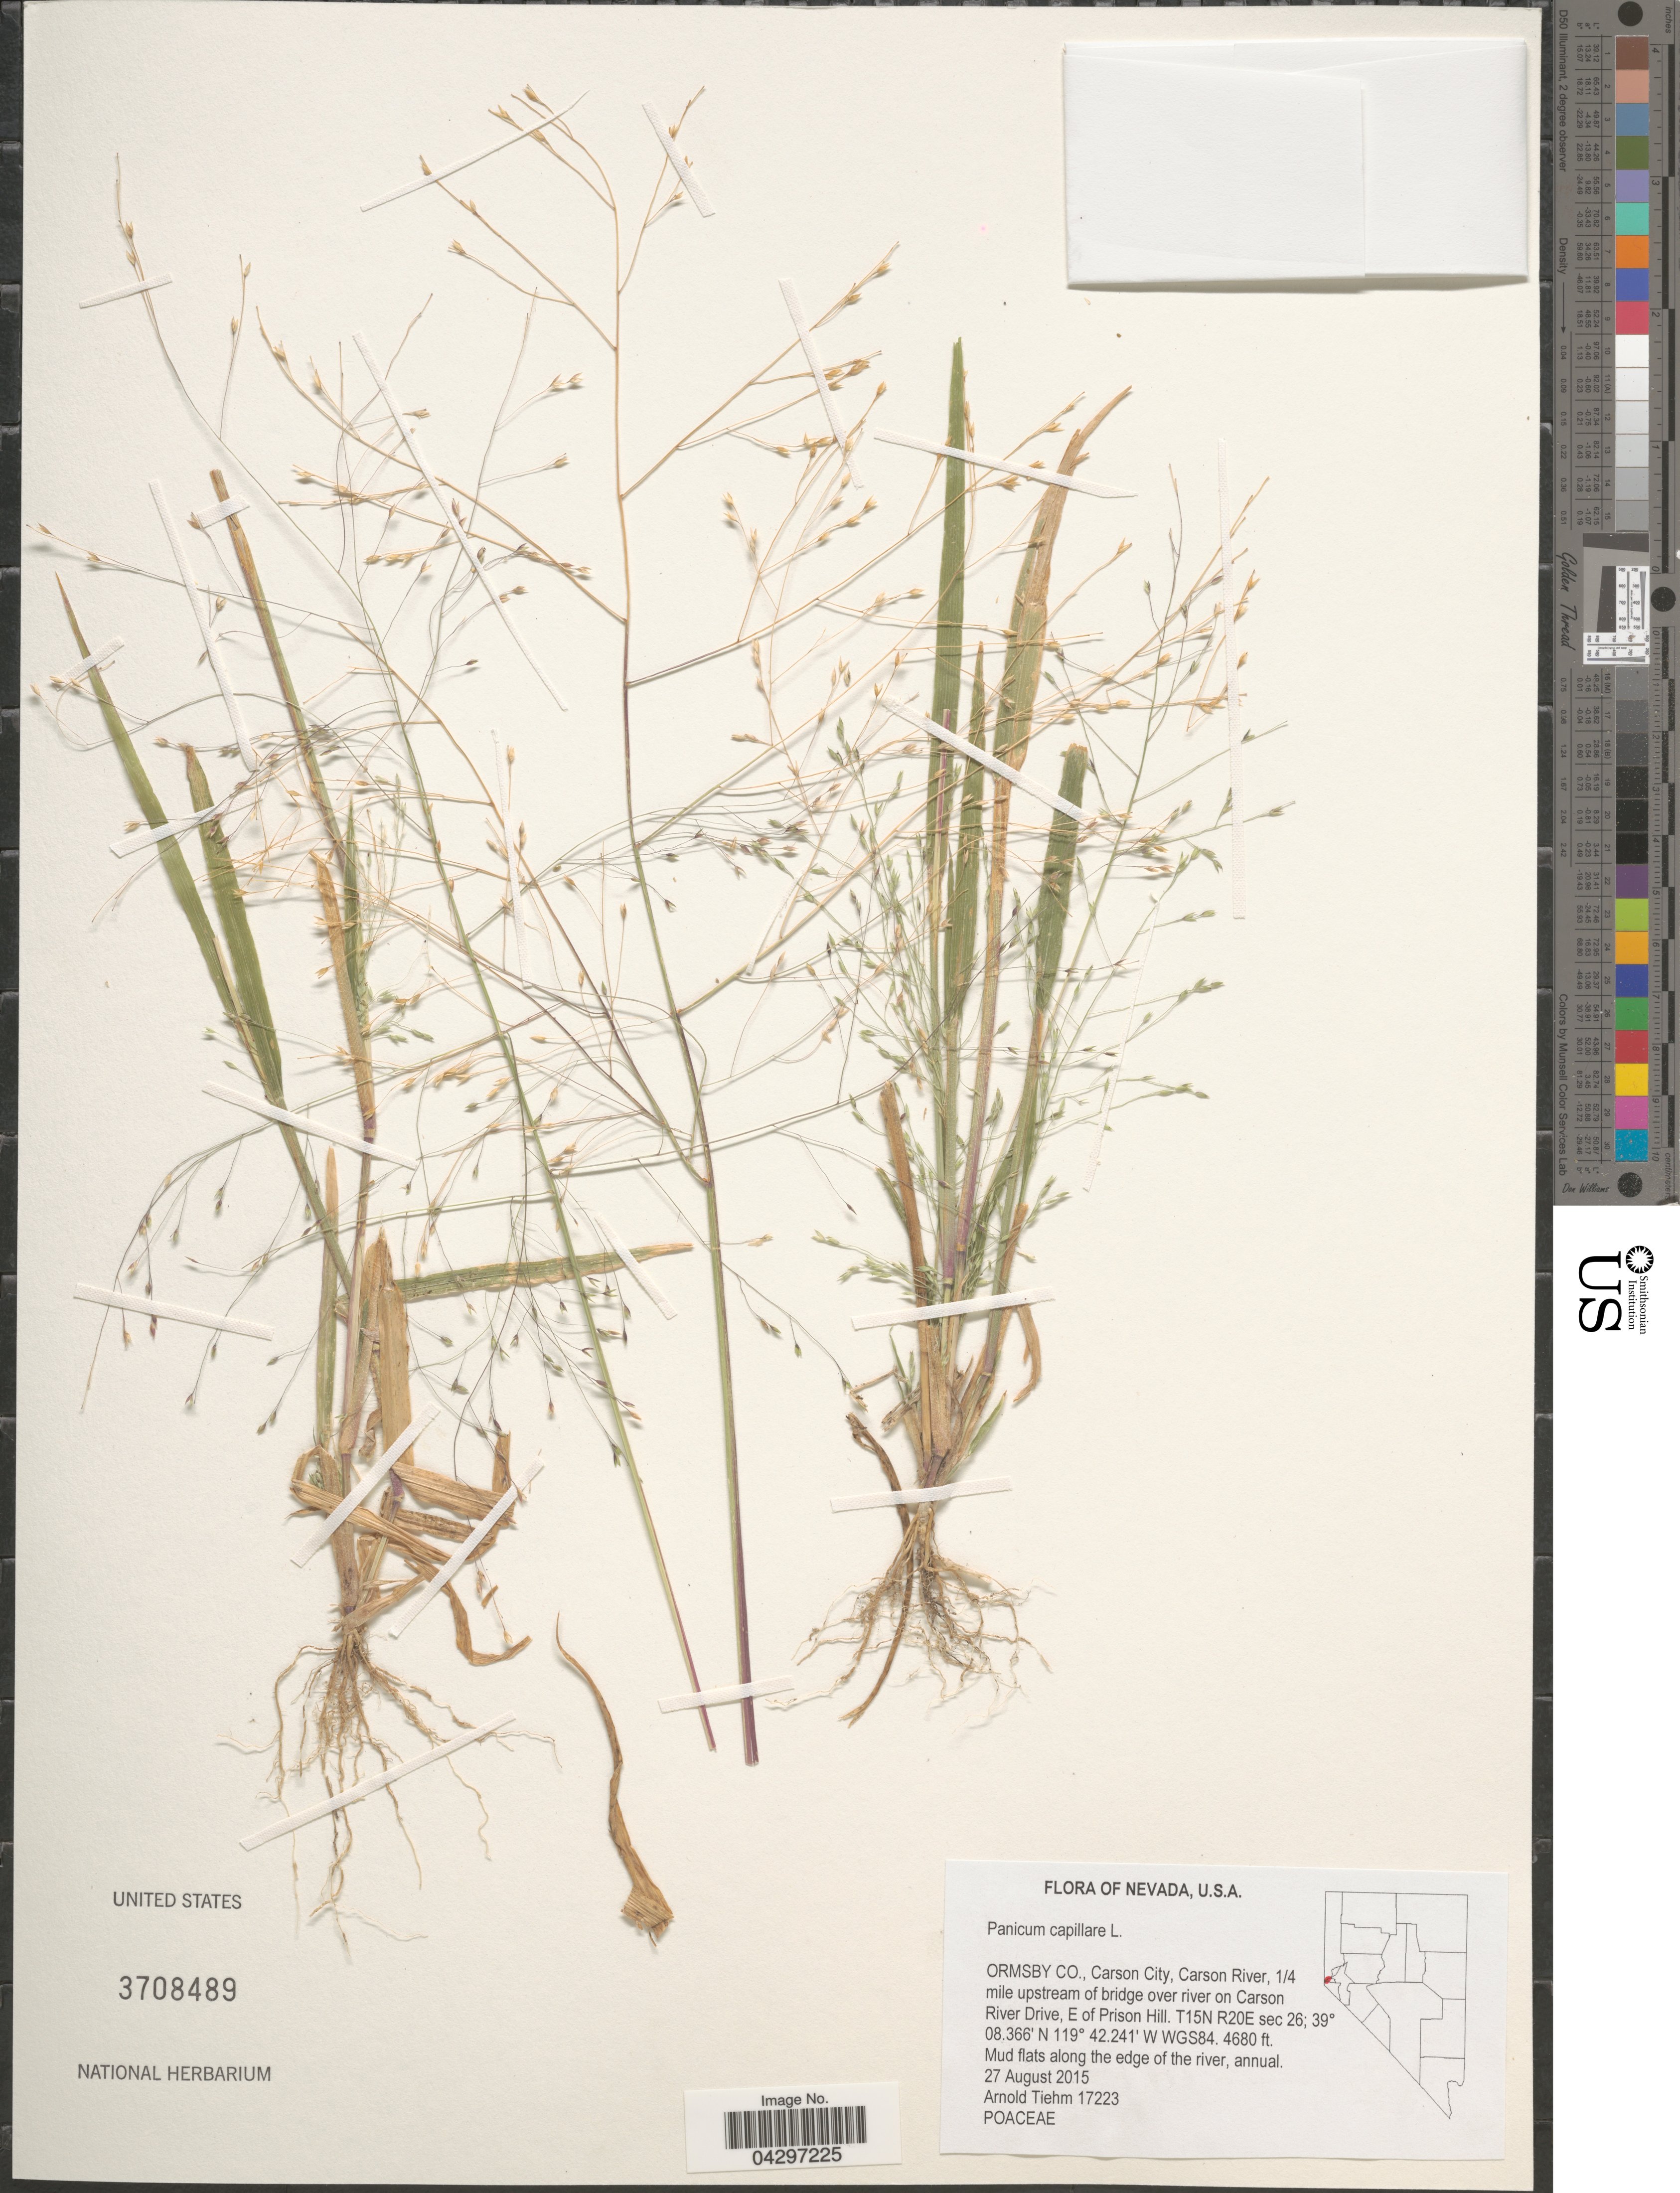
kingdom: Plantae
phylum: Tracheophyta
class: Liliopsida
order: Poales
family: Poaceae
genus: Panicum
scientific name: Panicum capillare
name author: L.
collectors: A. Tiehm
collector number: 17223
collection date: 2015-08-27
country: United States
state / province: Nevada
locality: Ormsby Co., Carson City, Carson River, ¼ mile upstream of bridge over river on Carson River Drive, E of Prison Hill. T15N R20E sec 26. WGS84.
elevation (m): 1426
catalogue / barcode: US 3708489